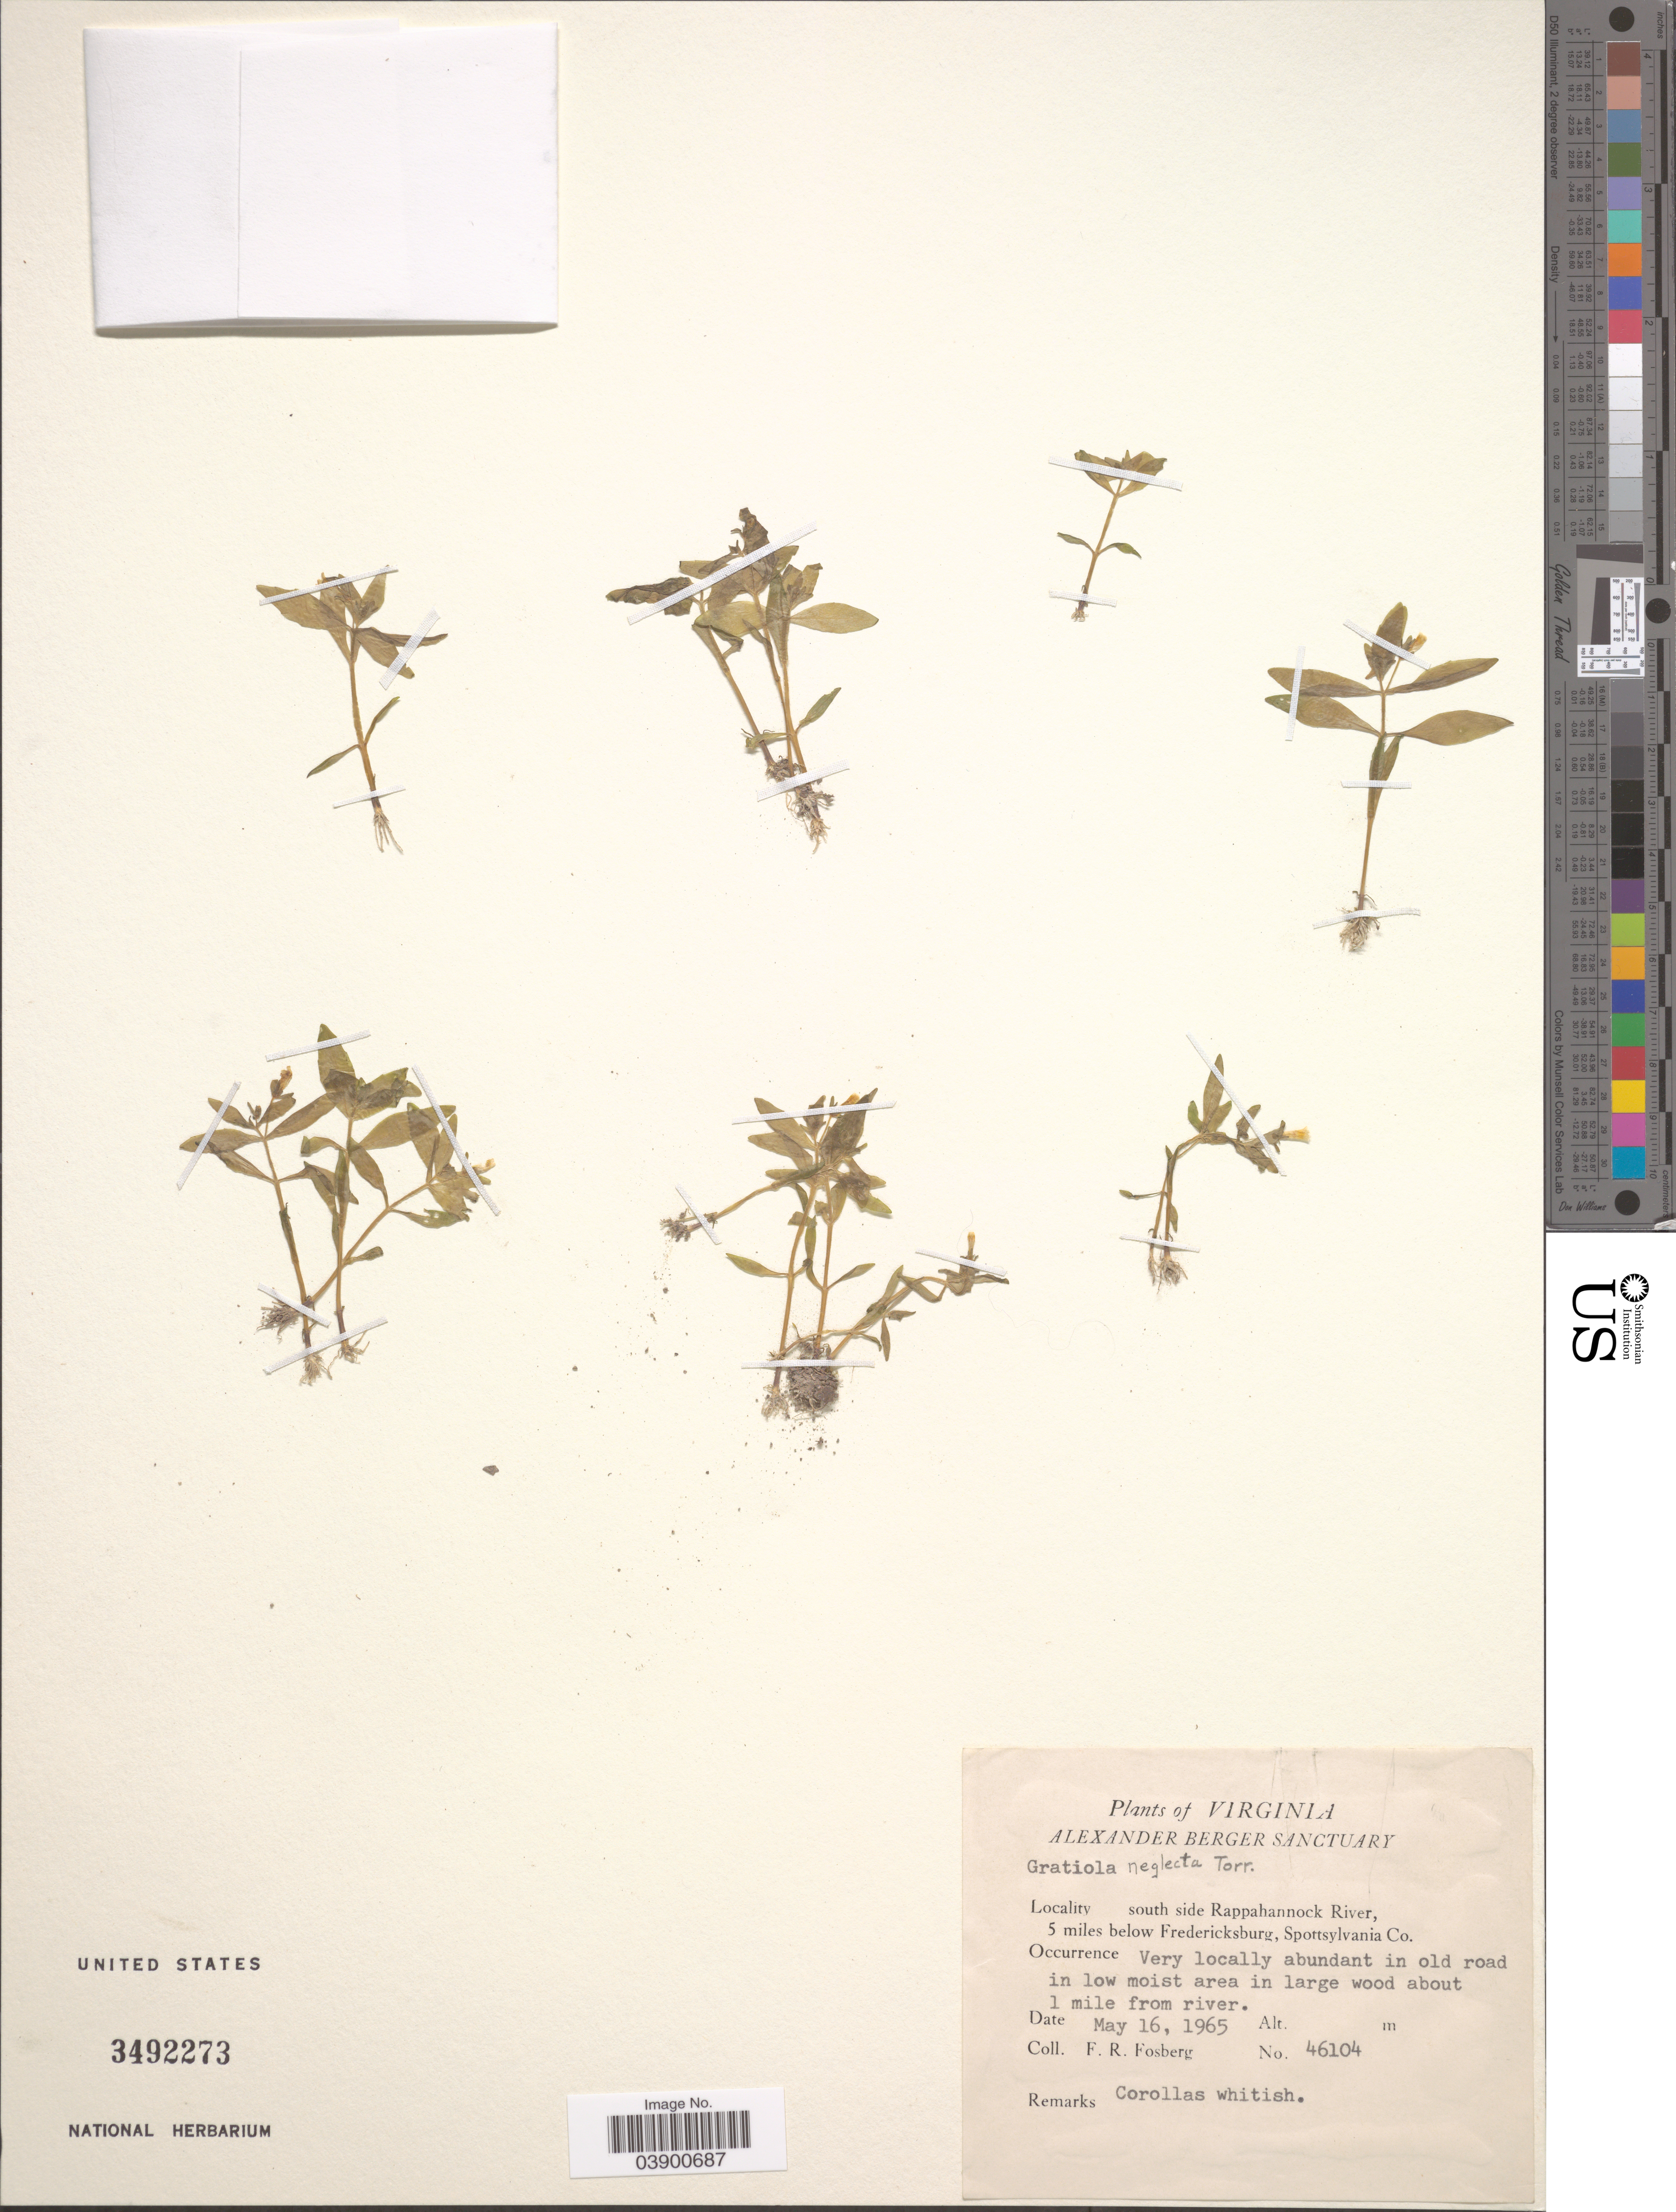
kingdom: Plantae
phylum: Tracheophyta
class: Magnoliopsida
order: Lamiales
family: Plantaginaceae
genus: Gratiola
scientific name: Gratiola neglecta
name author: Torr.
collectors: F. R. Fosberg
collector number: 46104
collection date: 1965-05-16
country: United States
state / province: Virginia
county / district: Spotsylvania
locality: Alexander Berger Sanctuary. South side Rappahannock River, 5 miles below Fredericksburg. About 1 mile from river.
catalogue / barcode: US 3492273